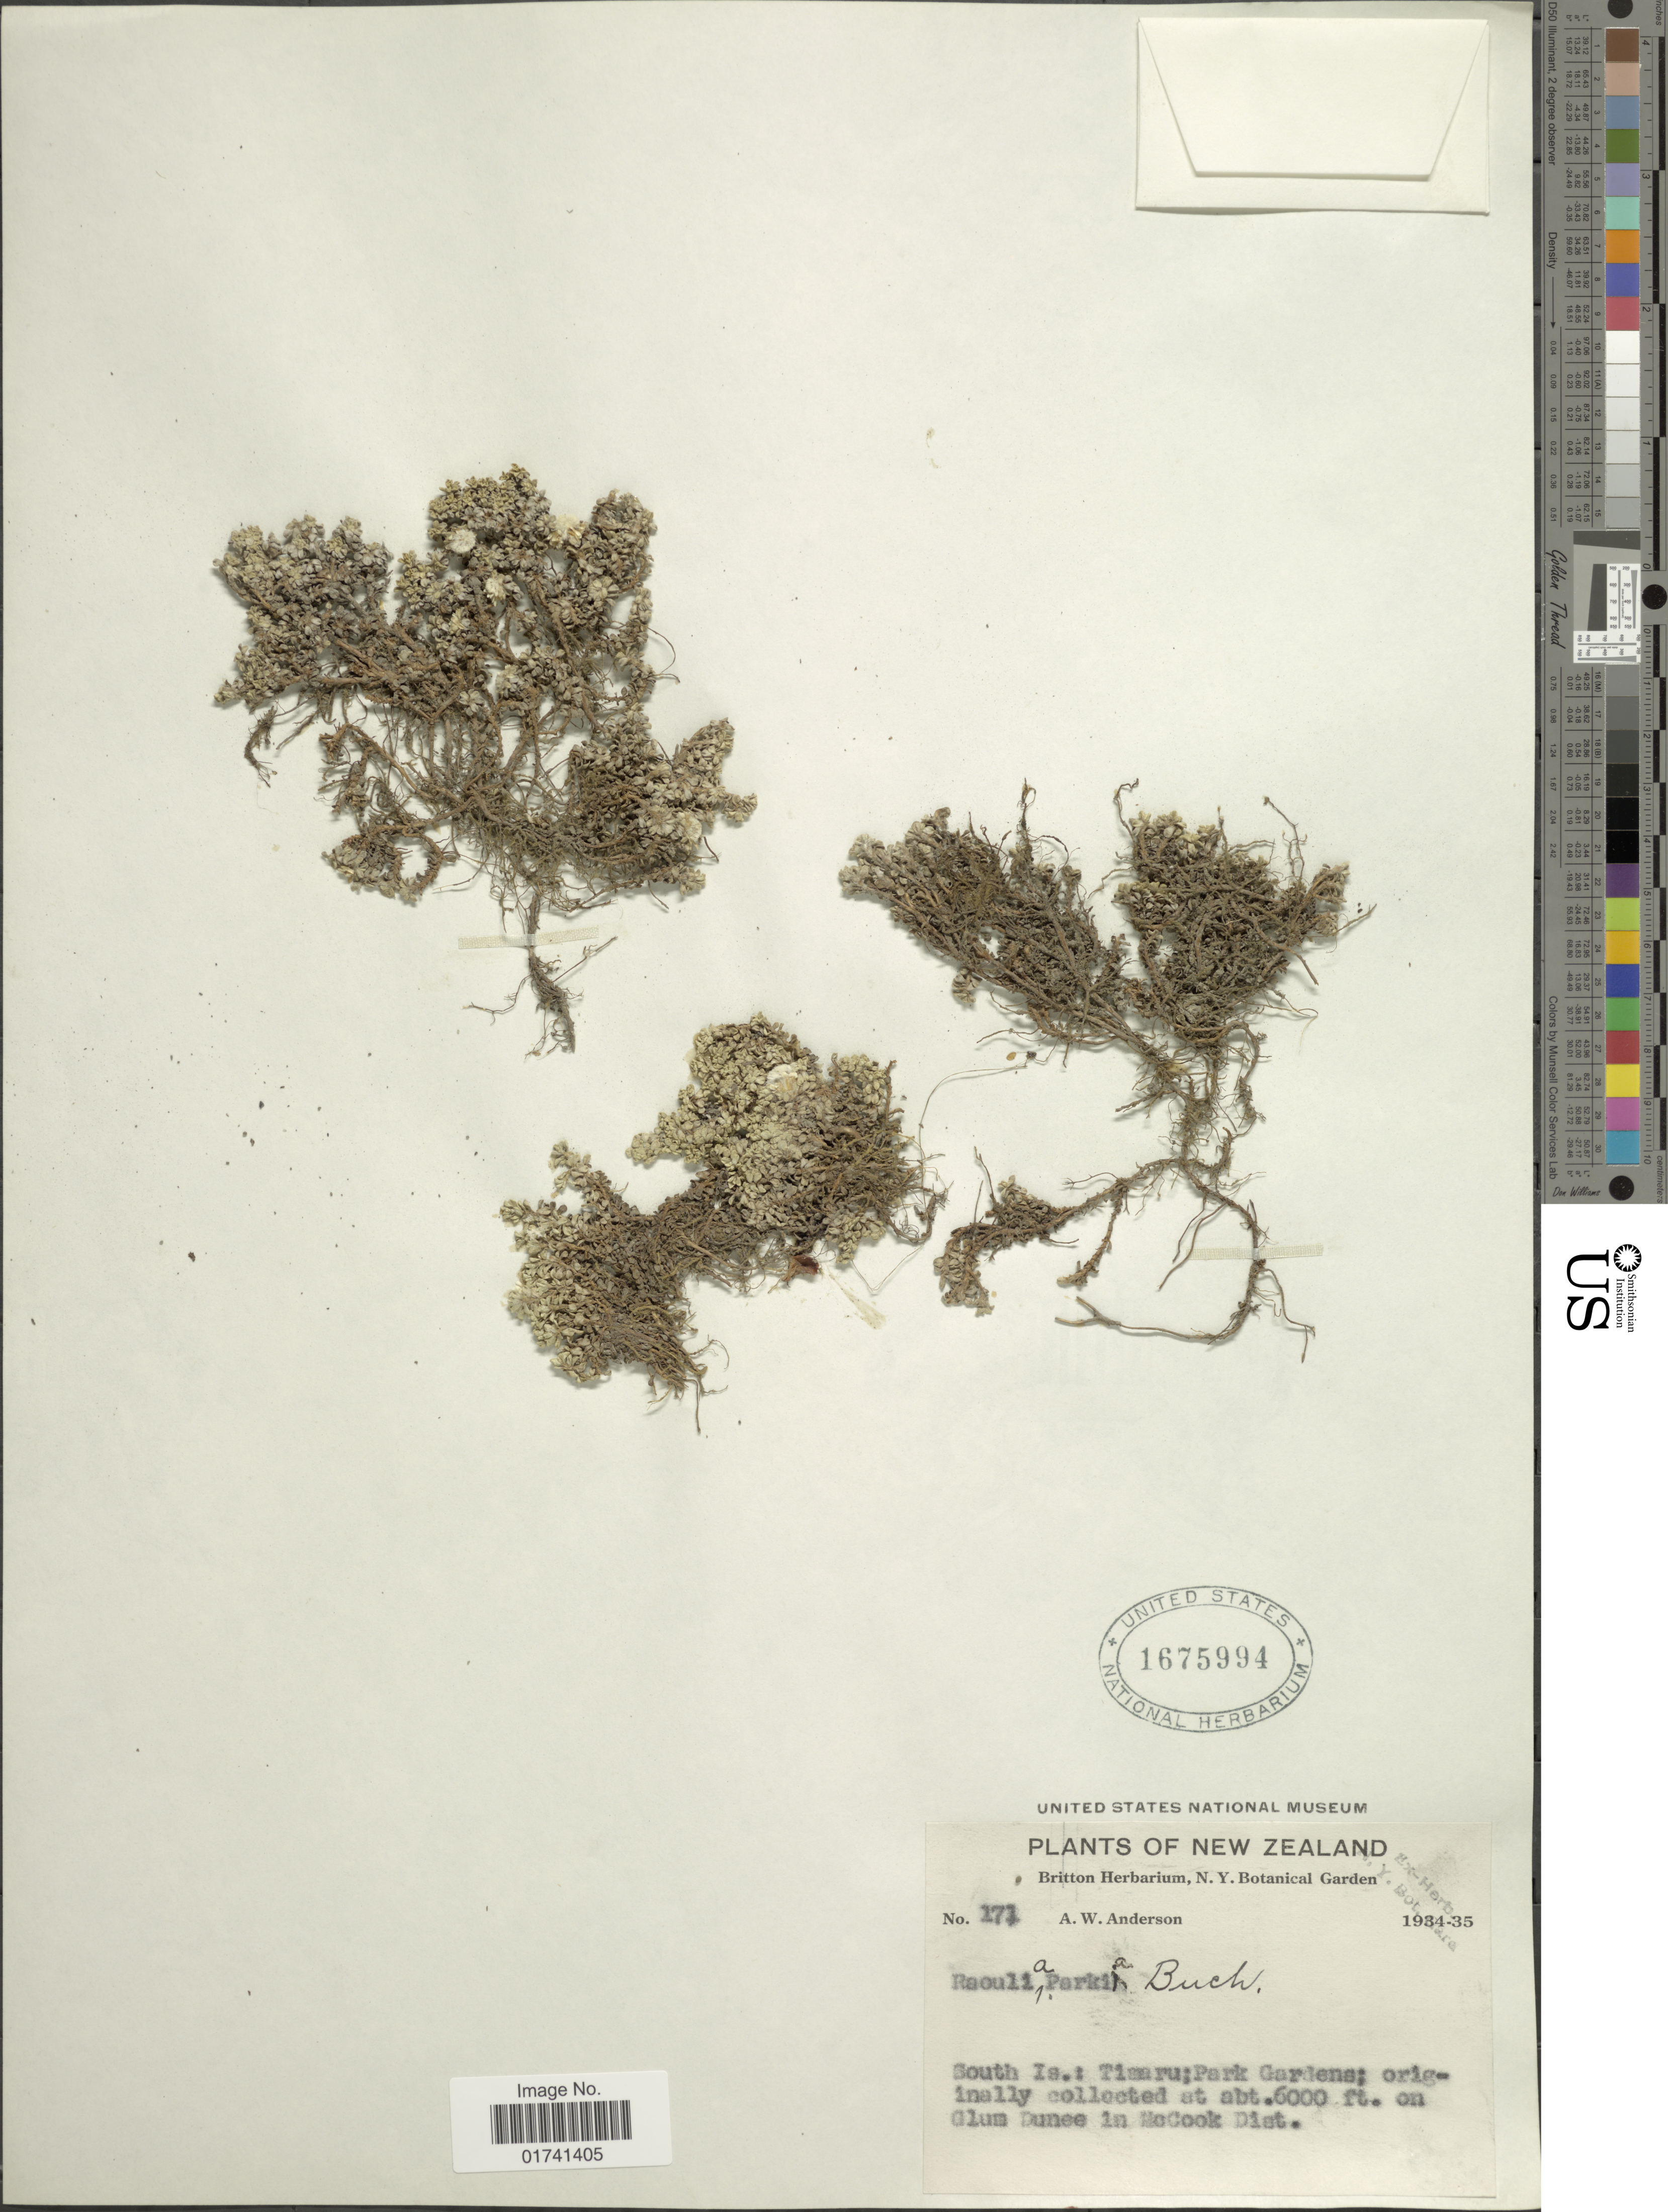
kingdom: Plantae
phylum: Tracheophyta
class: Magnoliopsida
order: Asterales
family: Asteraceae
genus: Raoulia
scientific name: Raoulia parkii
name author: Buchanan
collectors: A. W. Anderson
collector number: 171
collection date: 1934/1935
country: New Zealand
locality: South Is.: Timaru; Park Gardens, on Glum Dunee in McCook Dist.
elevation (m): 1829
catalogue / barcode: US 1675994